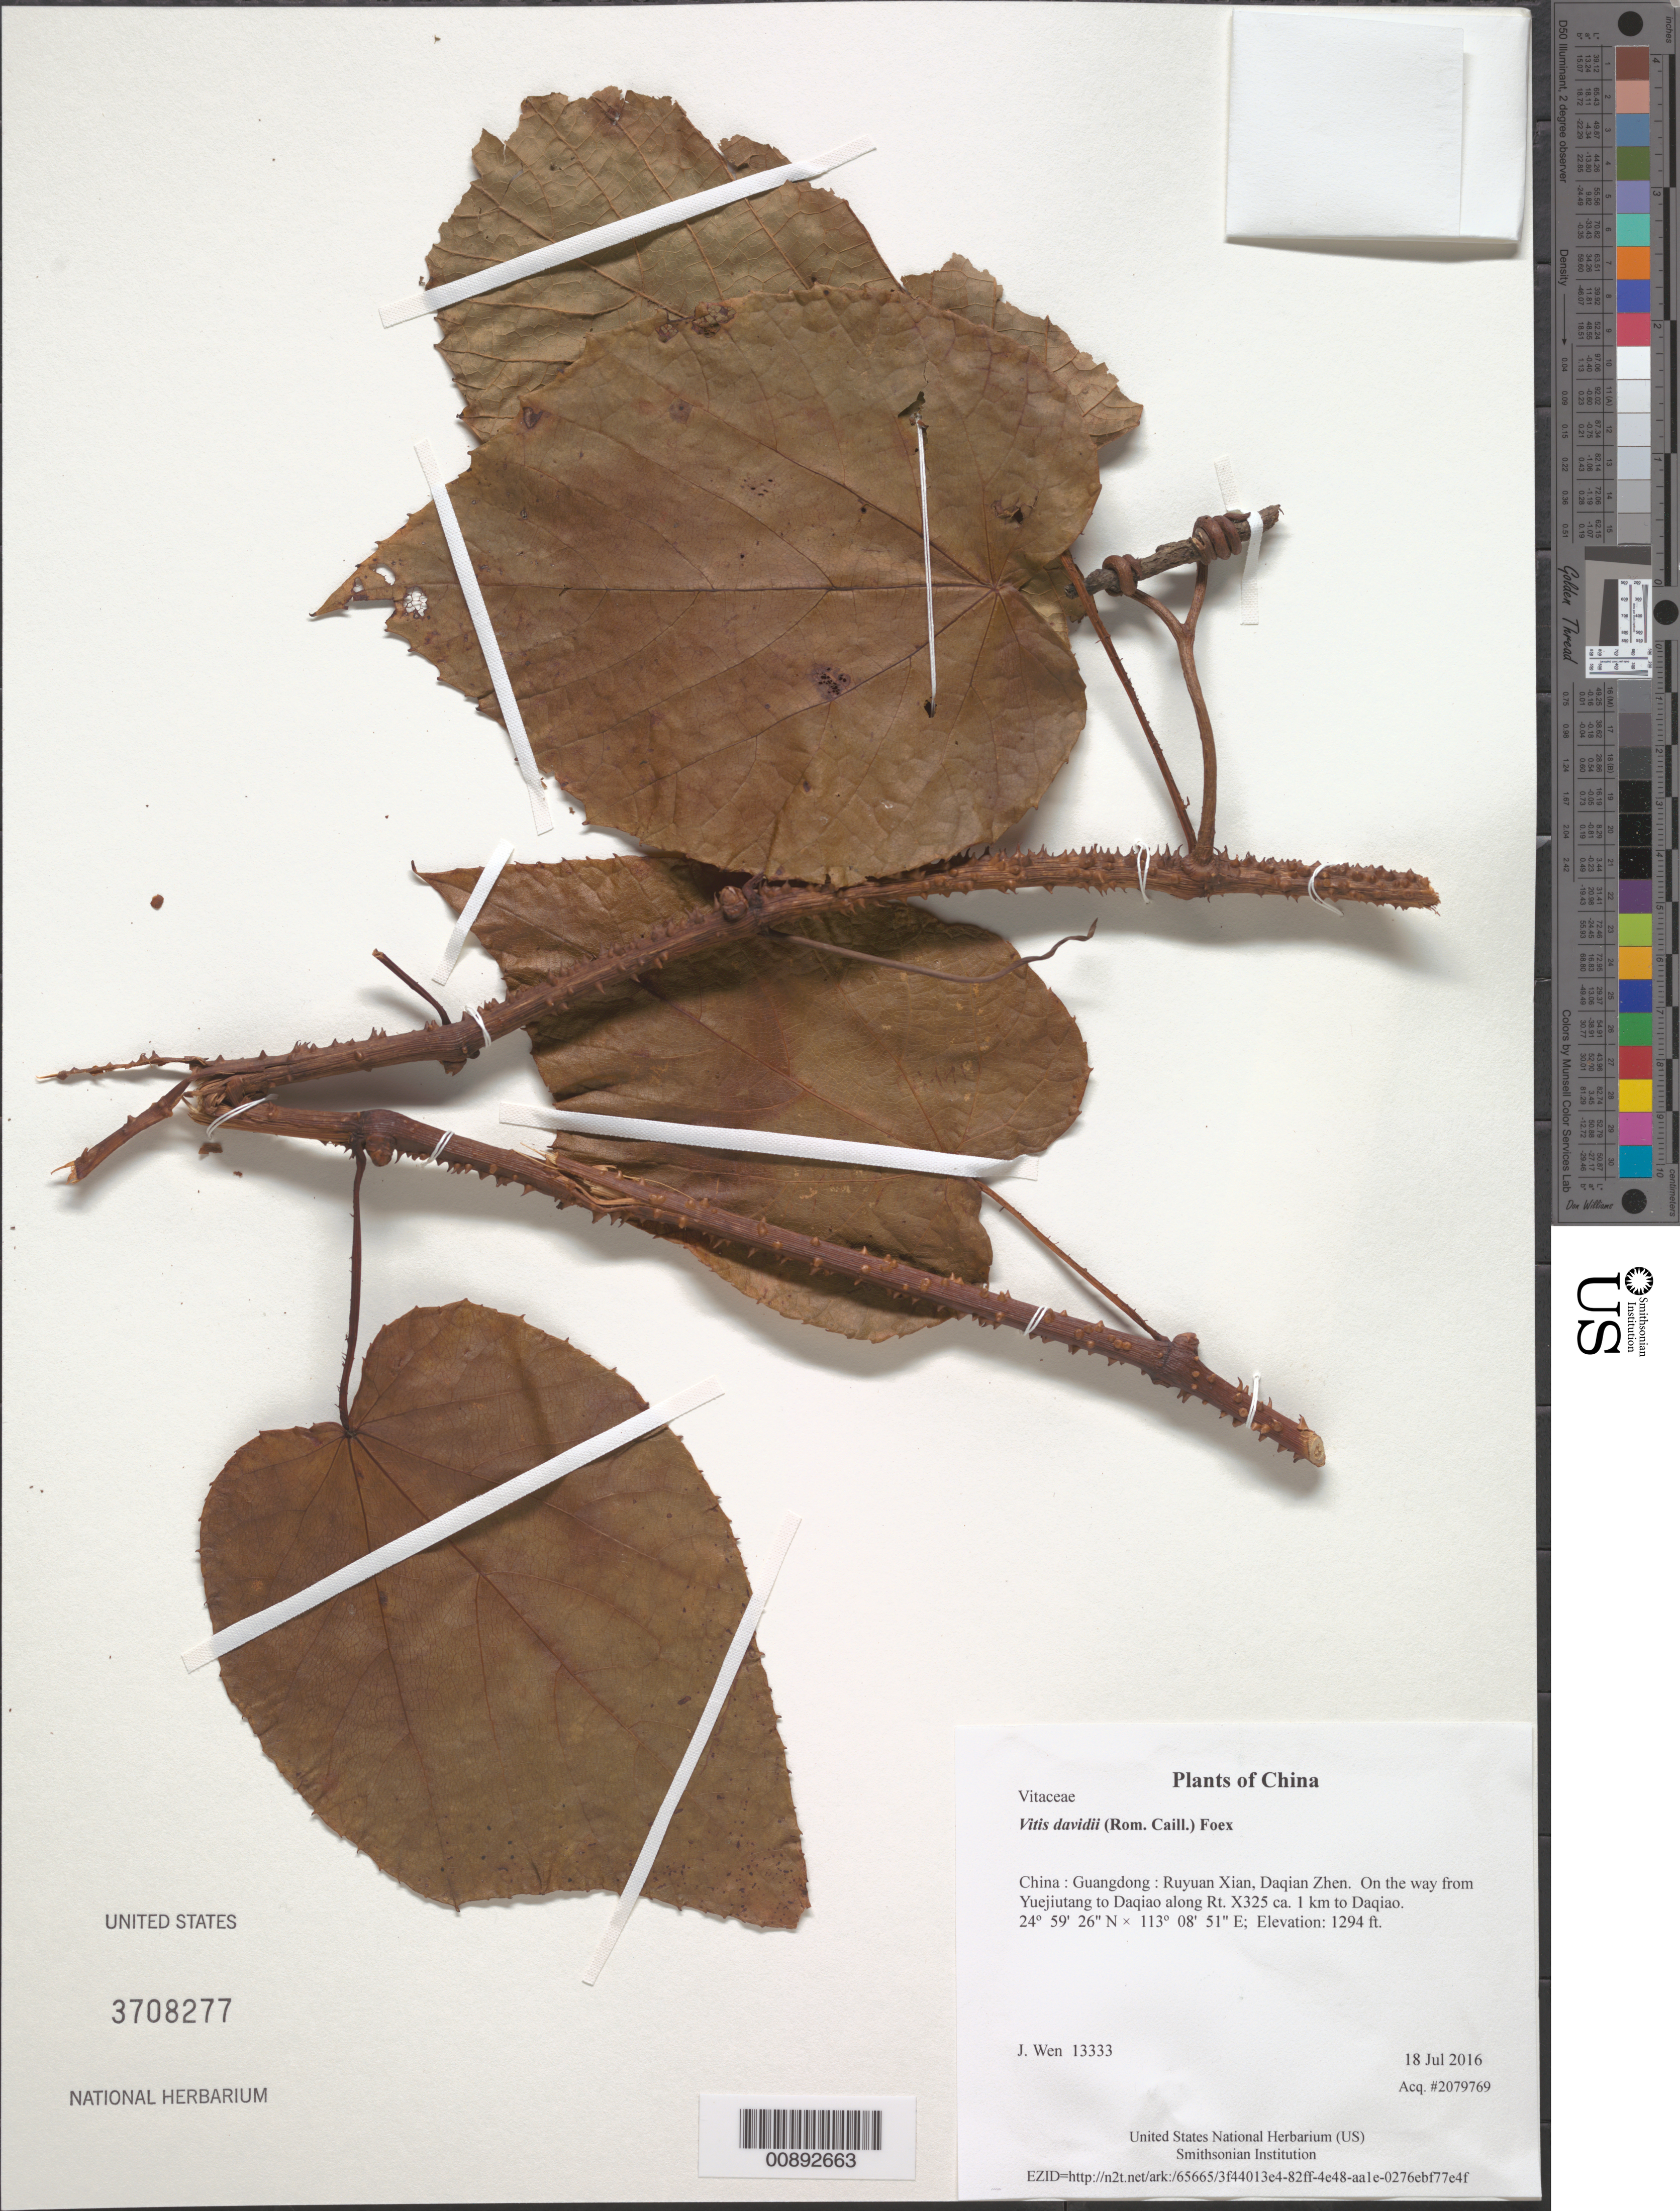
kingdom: Plantae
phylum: Tracheophyta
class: Magnoliopsida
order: Vitales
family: Vitaceae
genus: Vitis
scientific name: Vitis davidii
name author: (Rom. Caill.) Foëx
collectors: J. Wen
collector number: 13333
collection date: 2016-07-18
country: China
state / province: Guangdong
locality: Ruyuan Xian, Daqian Zhen. On the way from Yuejiutang to Daqiao along Rt. X325 ca. 1 km to Daqiao.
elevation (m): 394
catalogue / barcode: US 3708277